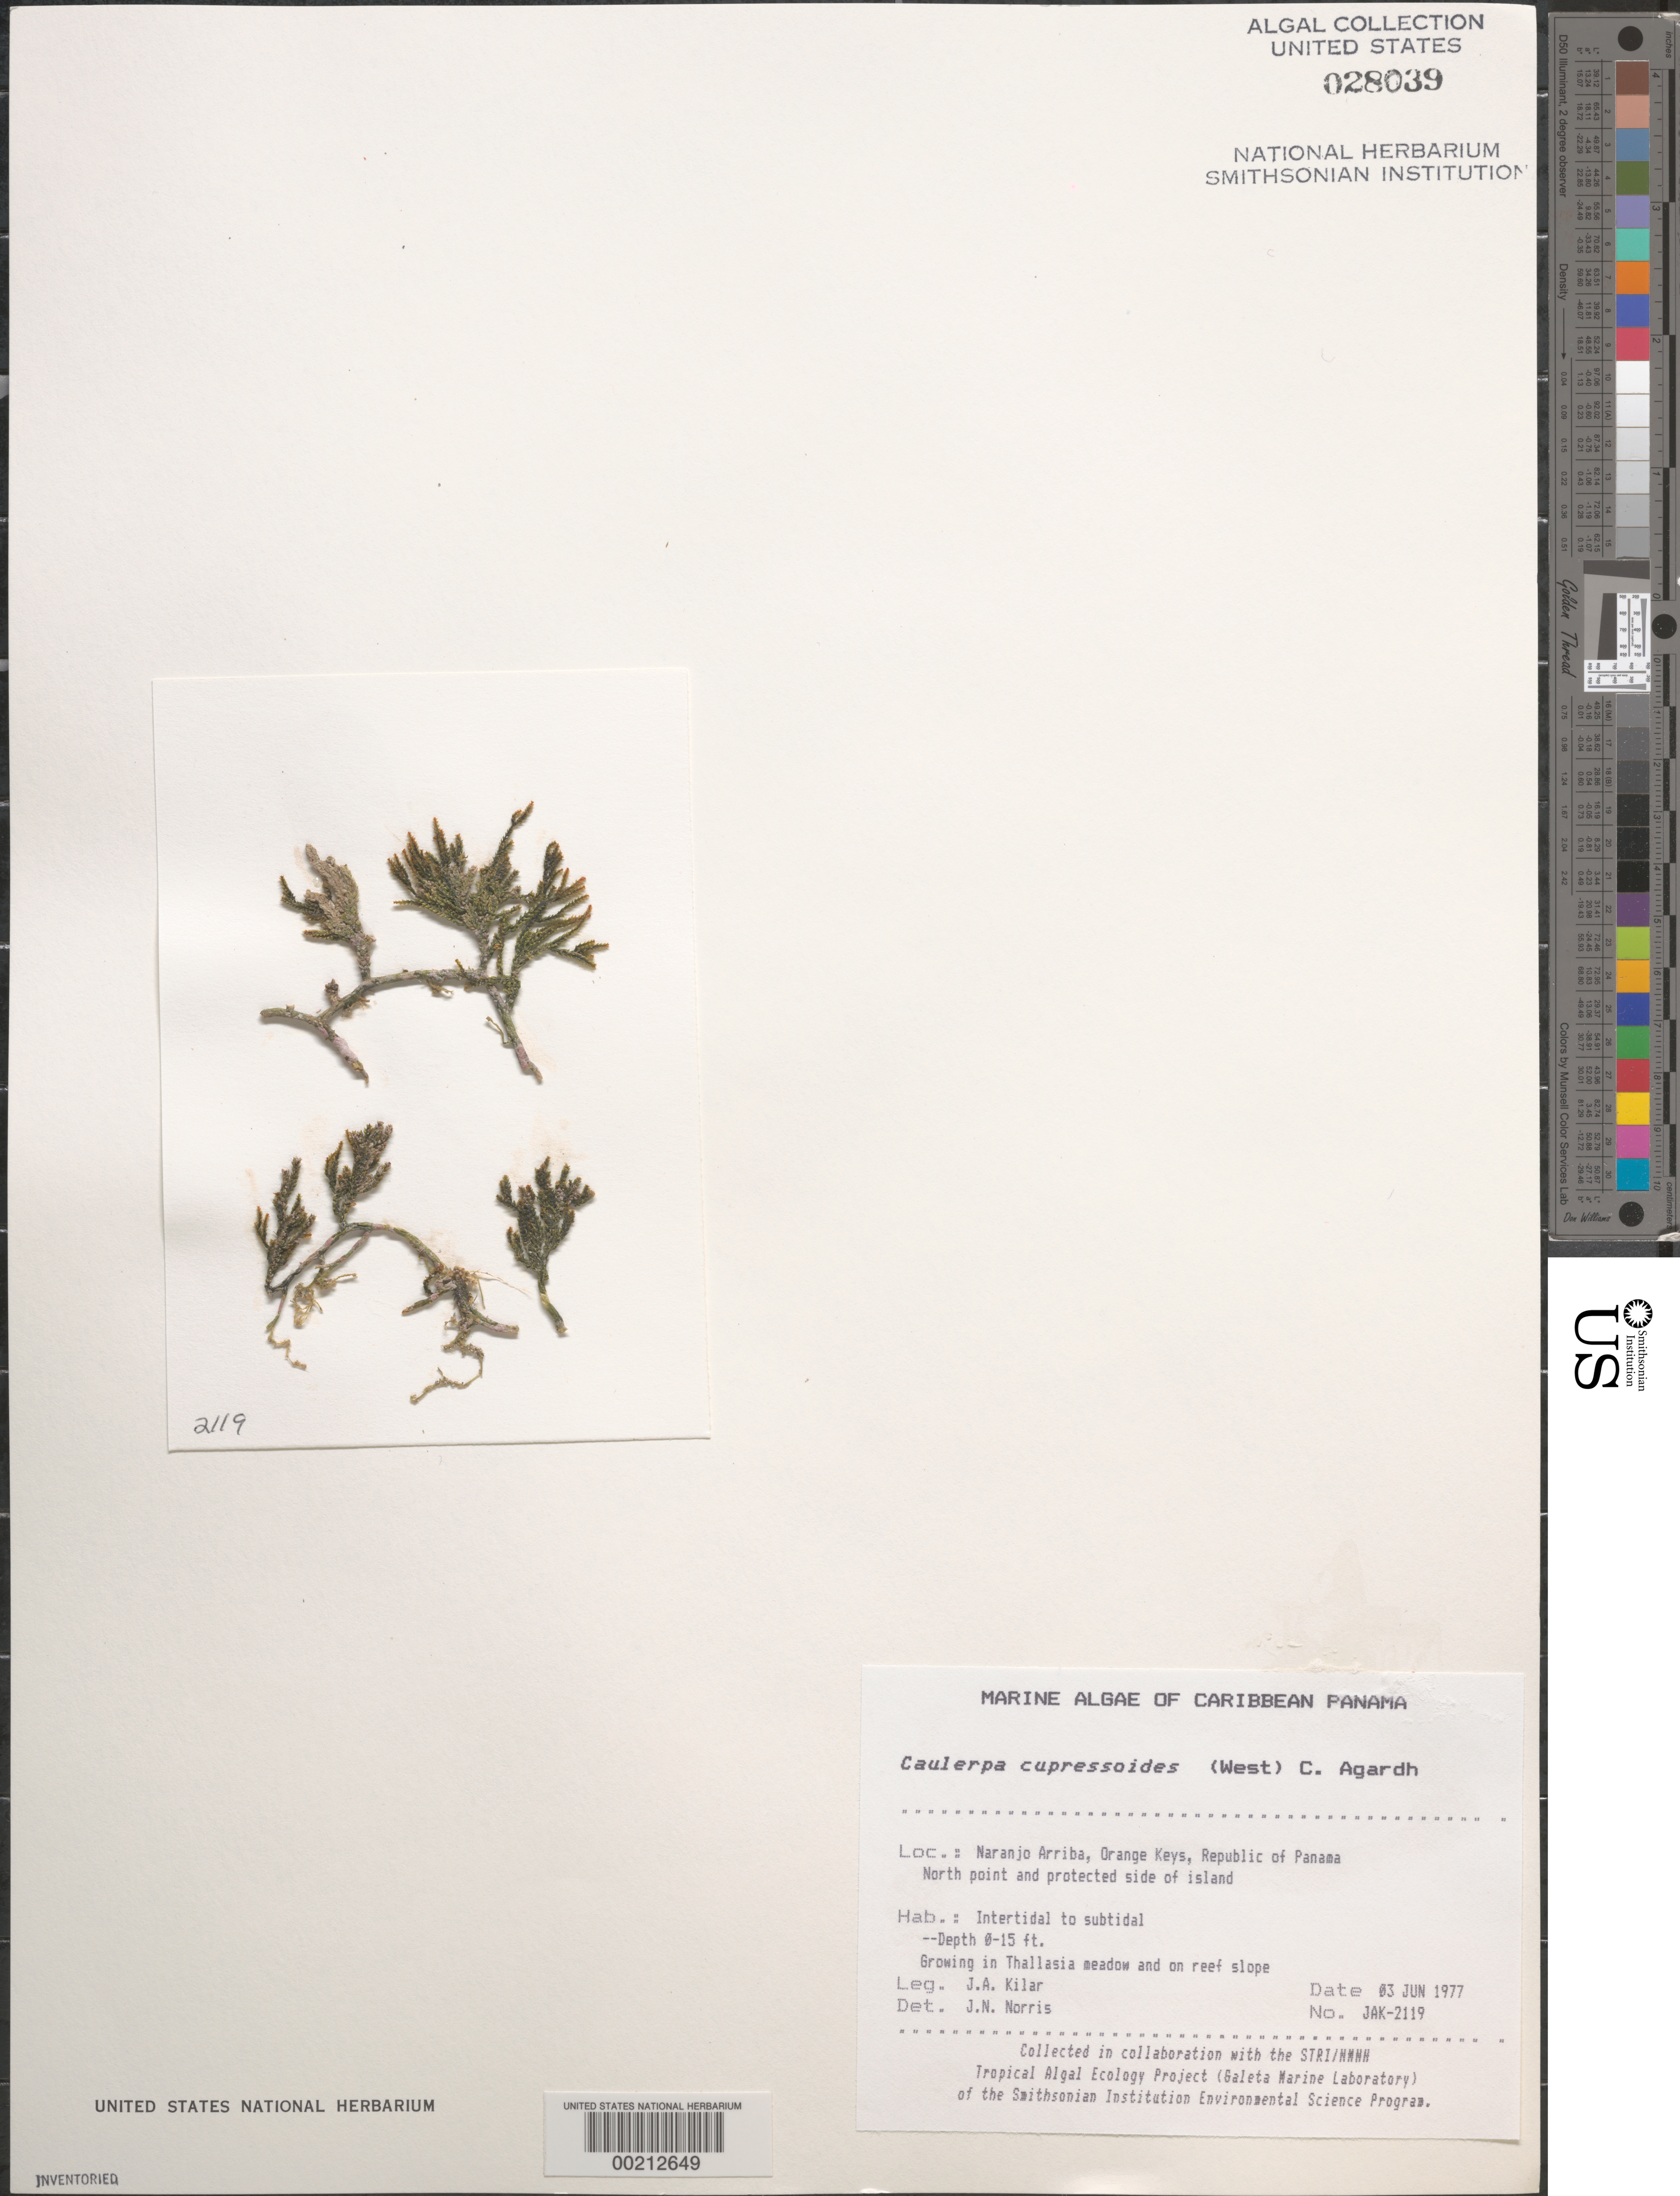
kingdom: Plantae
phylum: Chlorophyta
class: Ulvophyceae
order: Bryopsidales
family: Caulerpaceae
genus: Caulerpa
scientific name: Caulerpa cupressoides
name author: (Vahl) C. Agardh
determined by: Norris, James N.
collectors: J. A. Kilar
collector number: JAK-2119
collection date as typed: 03 Jun 1977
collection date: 1977-06-03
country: Panama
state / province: Colón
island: Naranjo Abajo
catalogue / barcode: US 28039